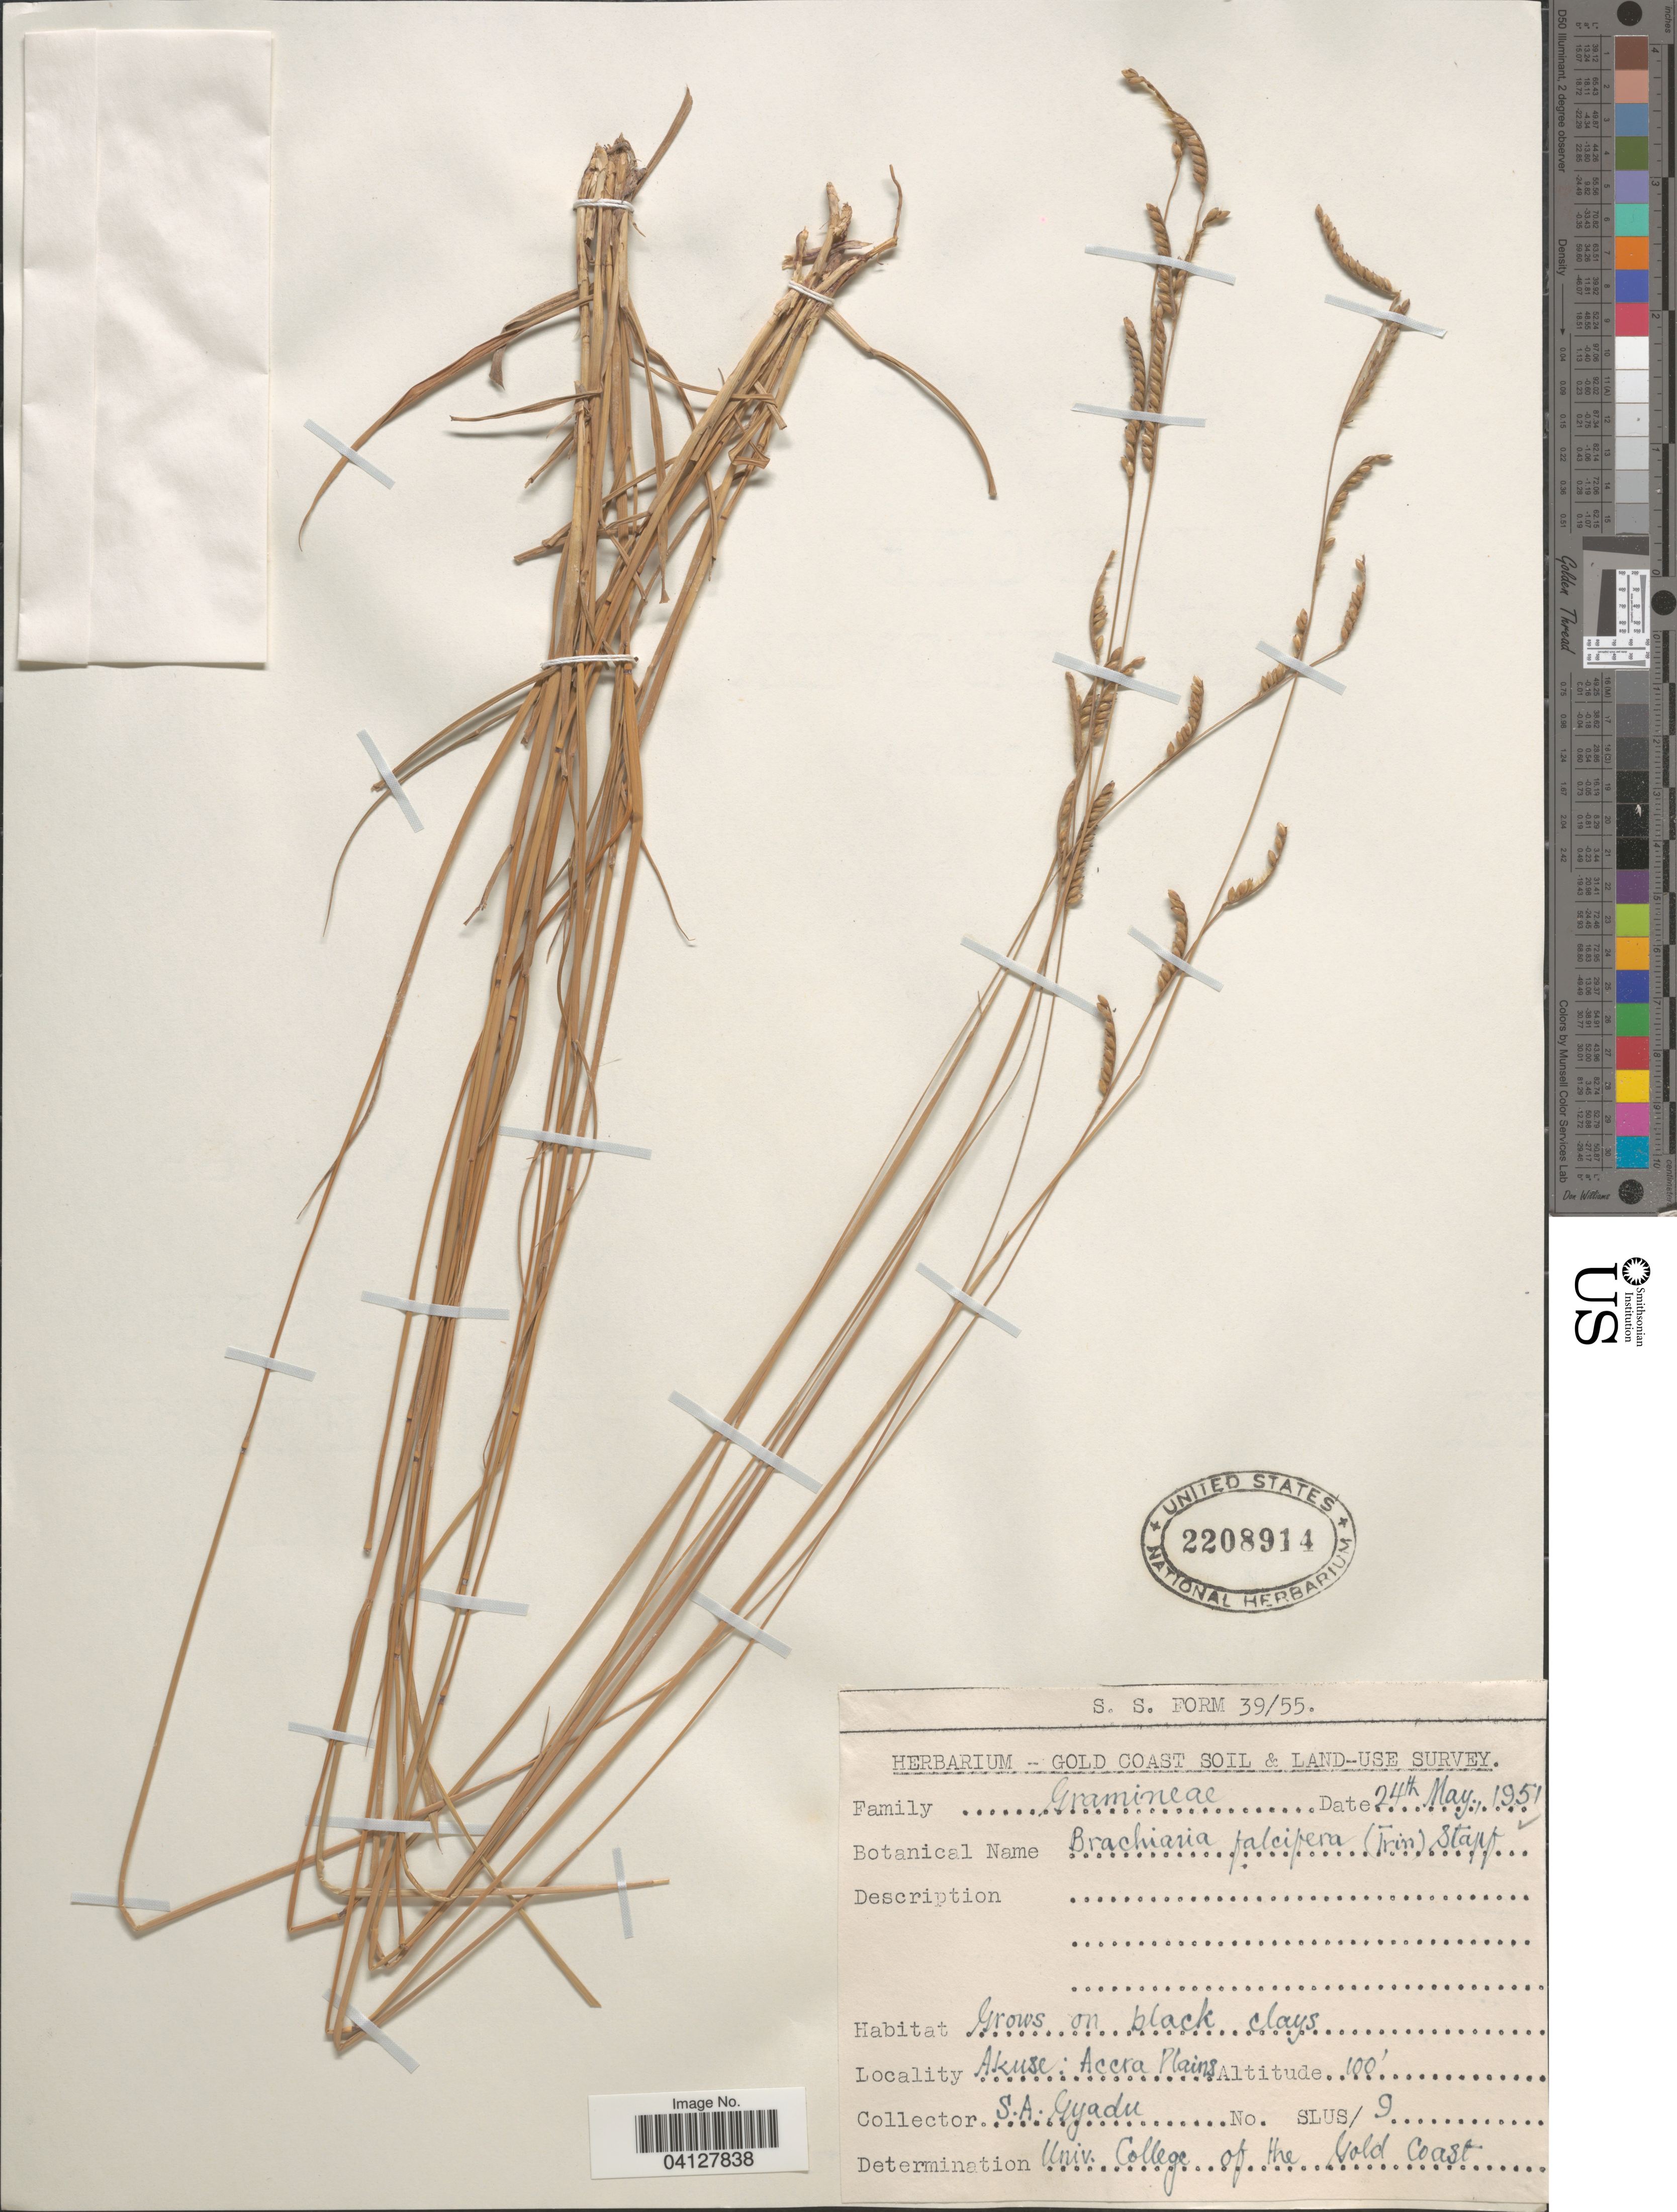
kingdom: Plantae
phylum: Tracheophyta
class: Liliopsida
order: Poales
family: Poaceae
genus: Brachiaria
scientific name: Brachiaria falcifera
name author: (Trin. ex Nees) Stapf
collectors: S. Gyadu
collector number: SLUS/9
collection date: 1951-05-24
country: Ghana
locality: Gold Coast Soil & Land-Use Survey. Akusc: Accra Plains.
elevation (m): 30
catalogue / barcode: US 2208914